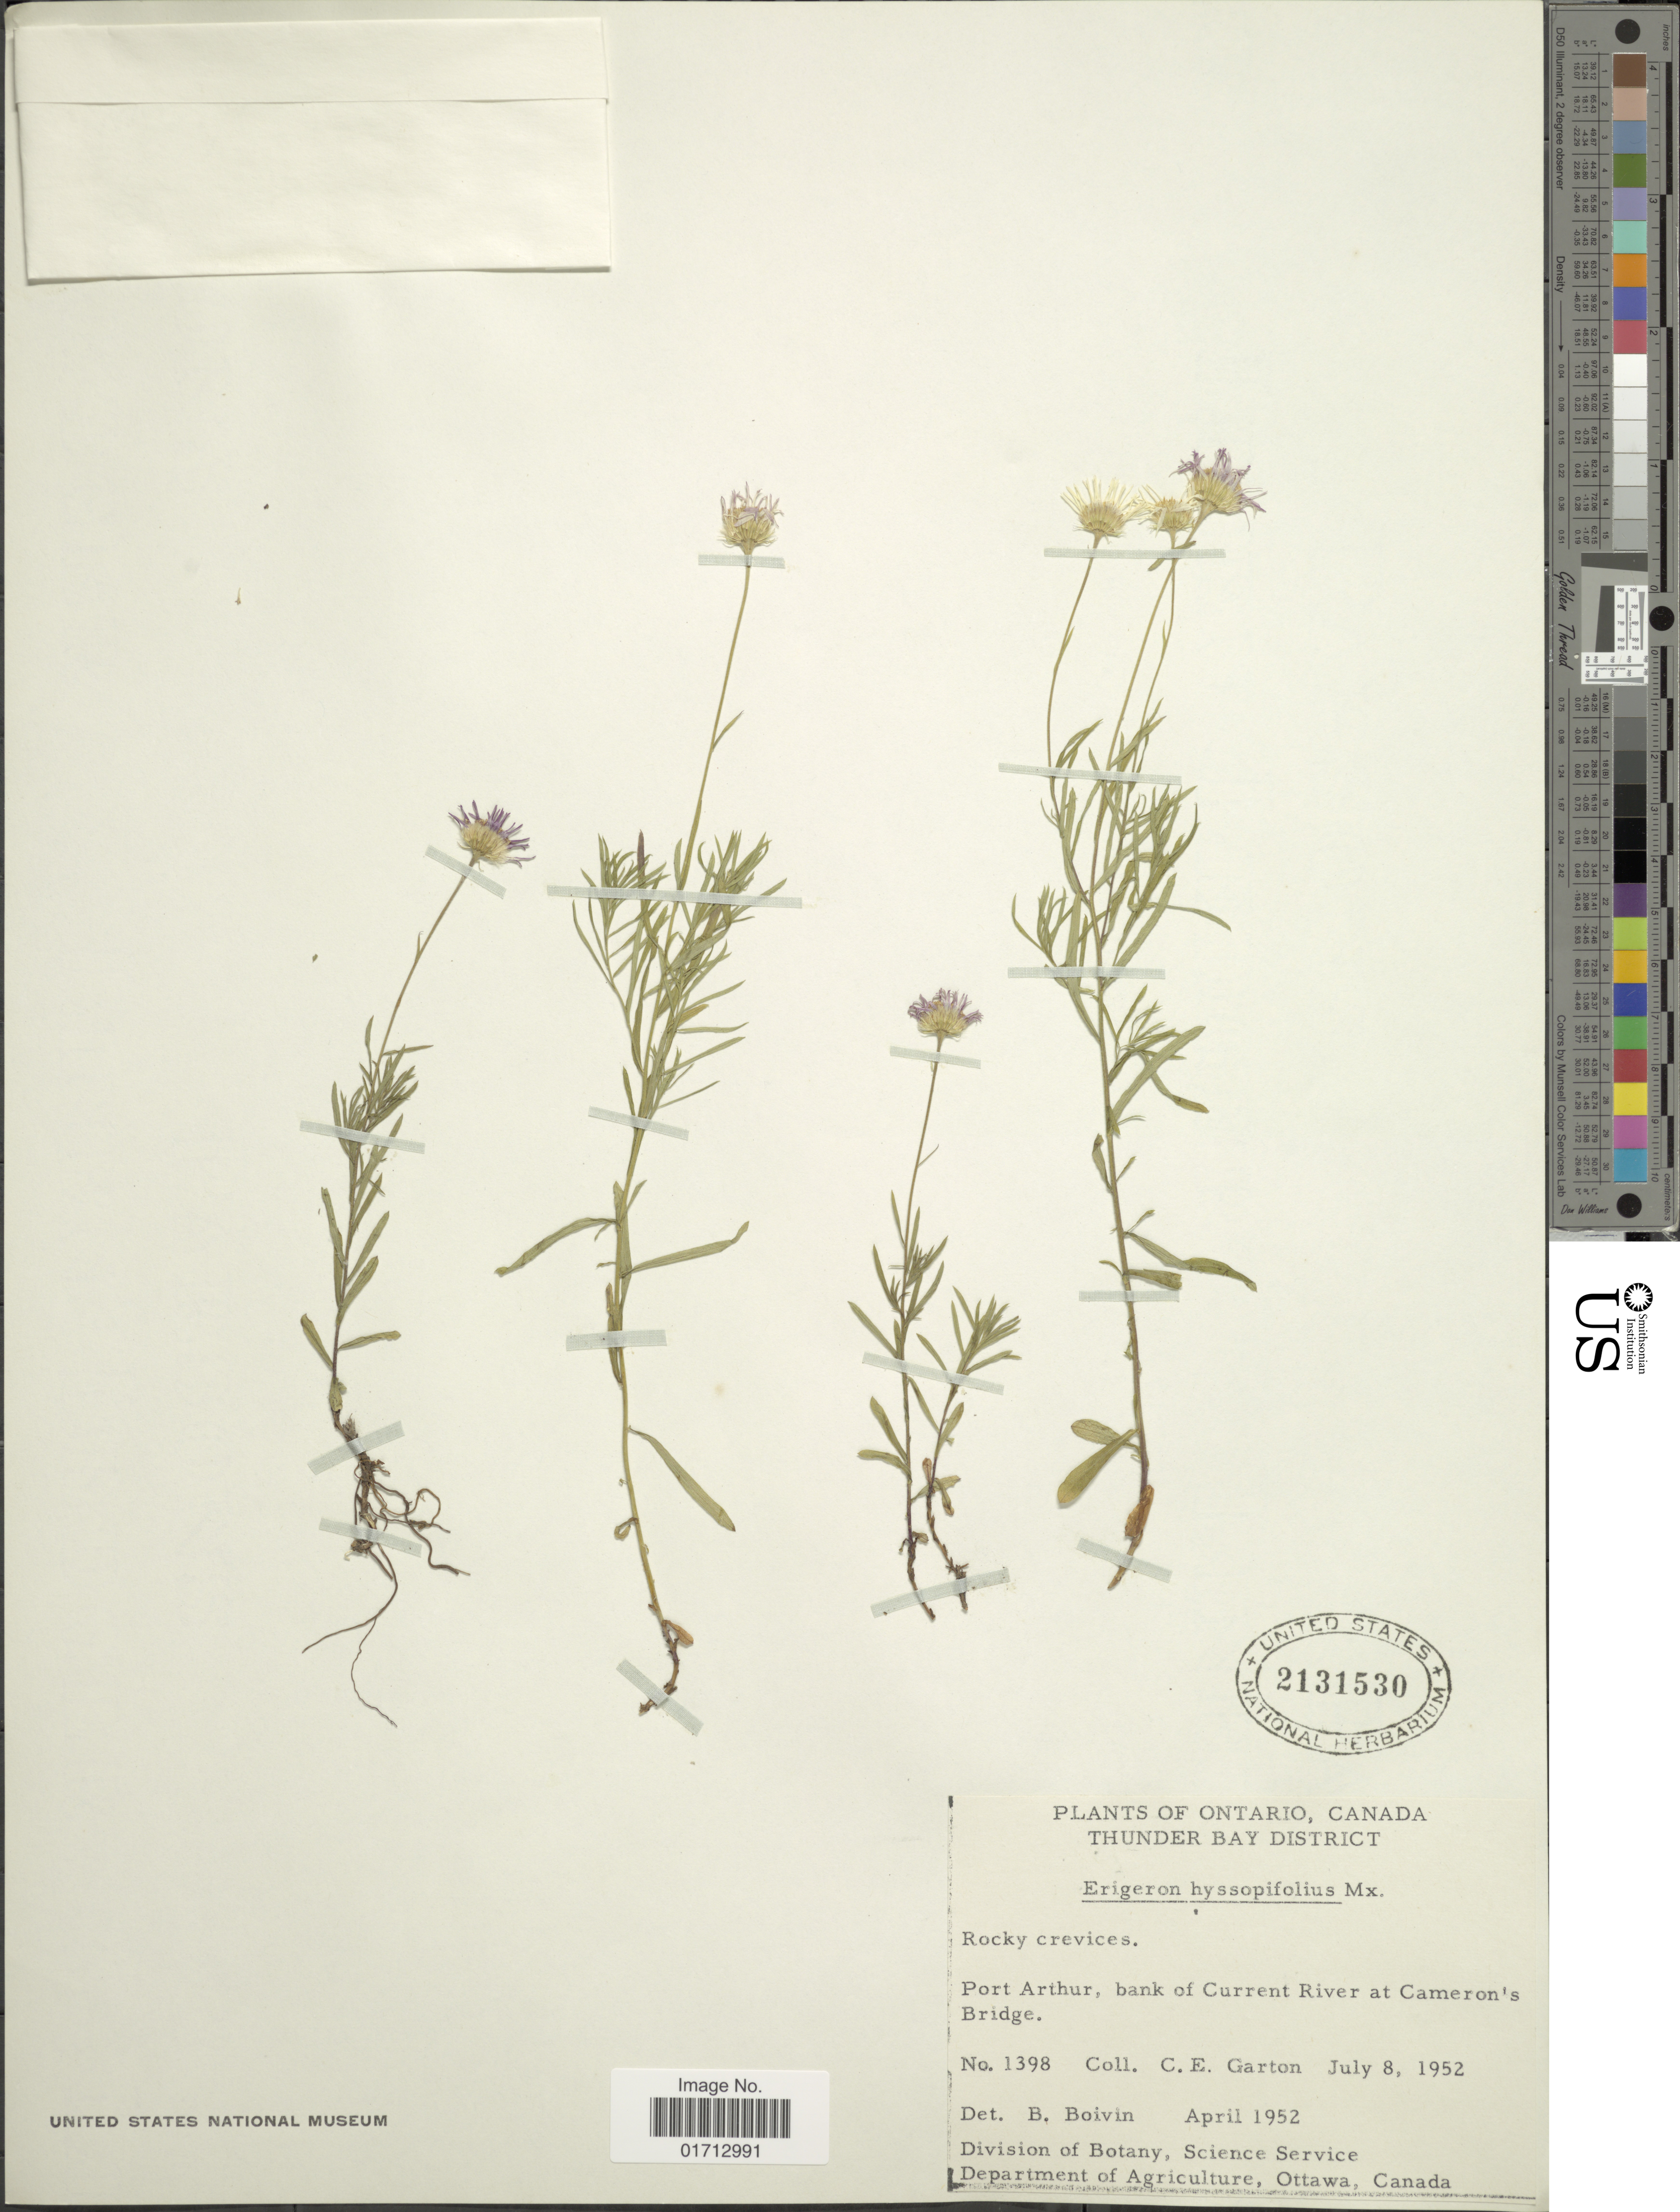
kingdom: Plantae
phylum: Tracheophyta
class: Magnoliopsida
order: Asterales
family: Asteraceae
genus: Erigeron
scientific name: Erigeron hyssopifolius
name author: Michx.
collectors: C. E. Garton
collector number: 1398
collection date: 1952-07-08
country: Canada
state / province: Ontario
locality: Thunder Bay District, Port Arthut, bank of Current River art Cameron's Bridge.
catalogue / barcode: US 2131530